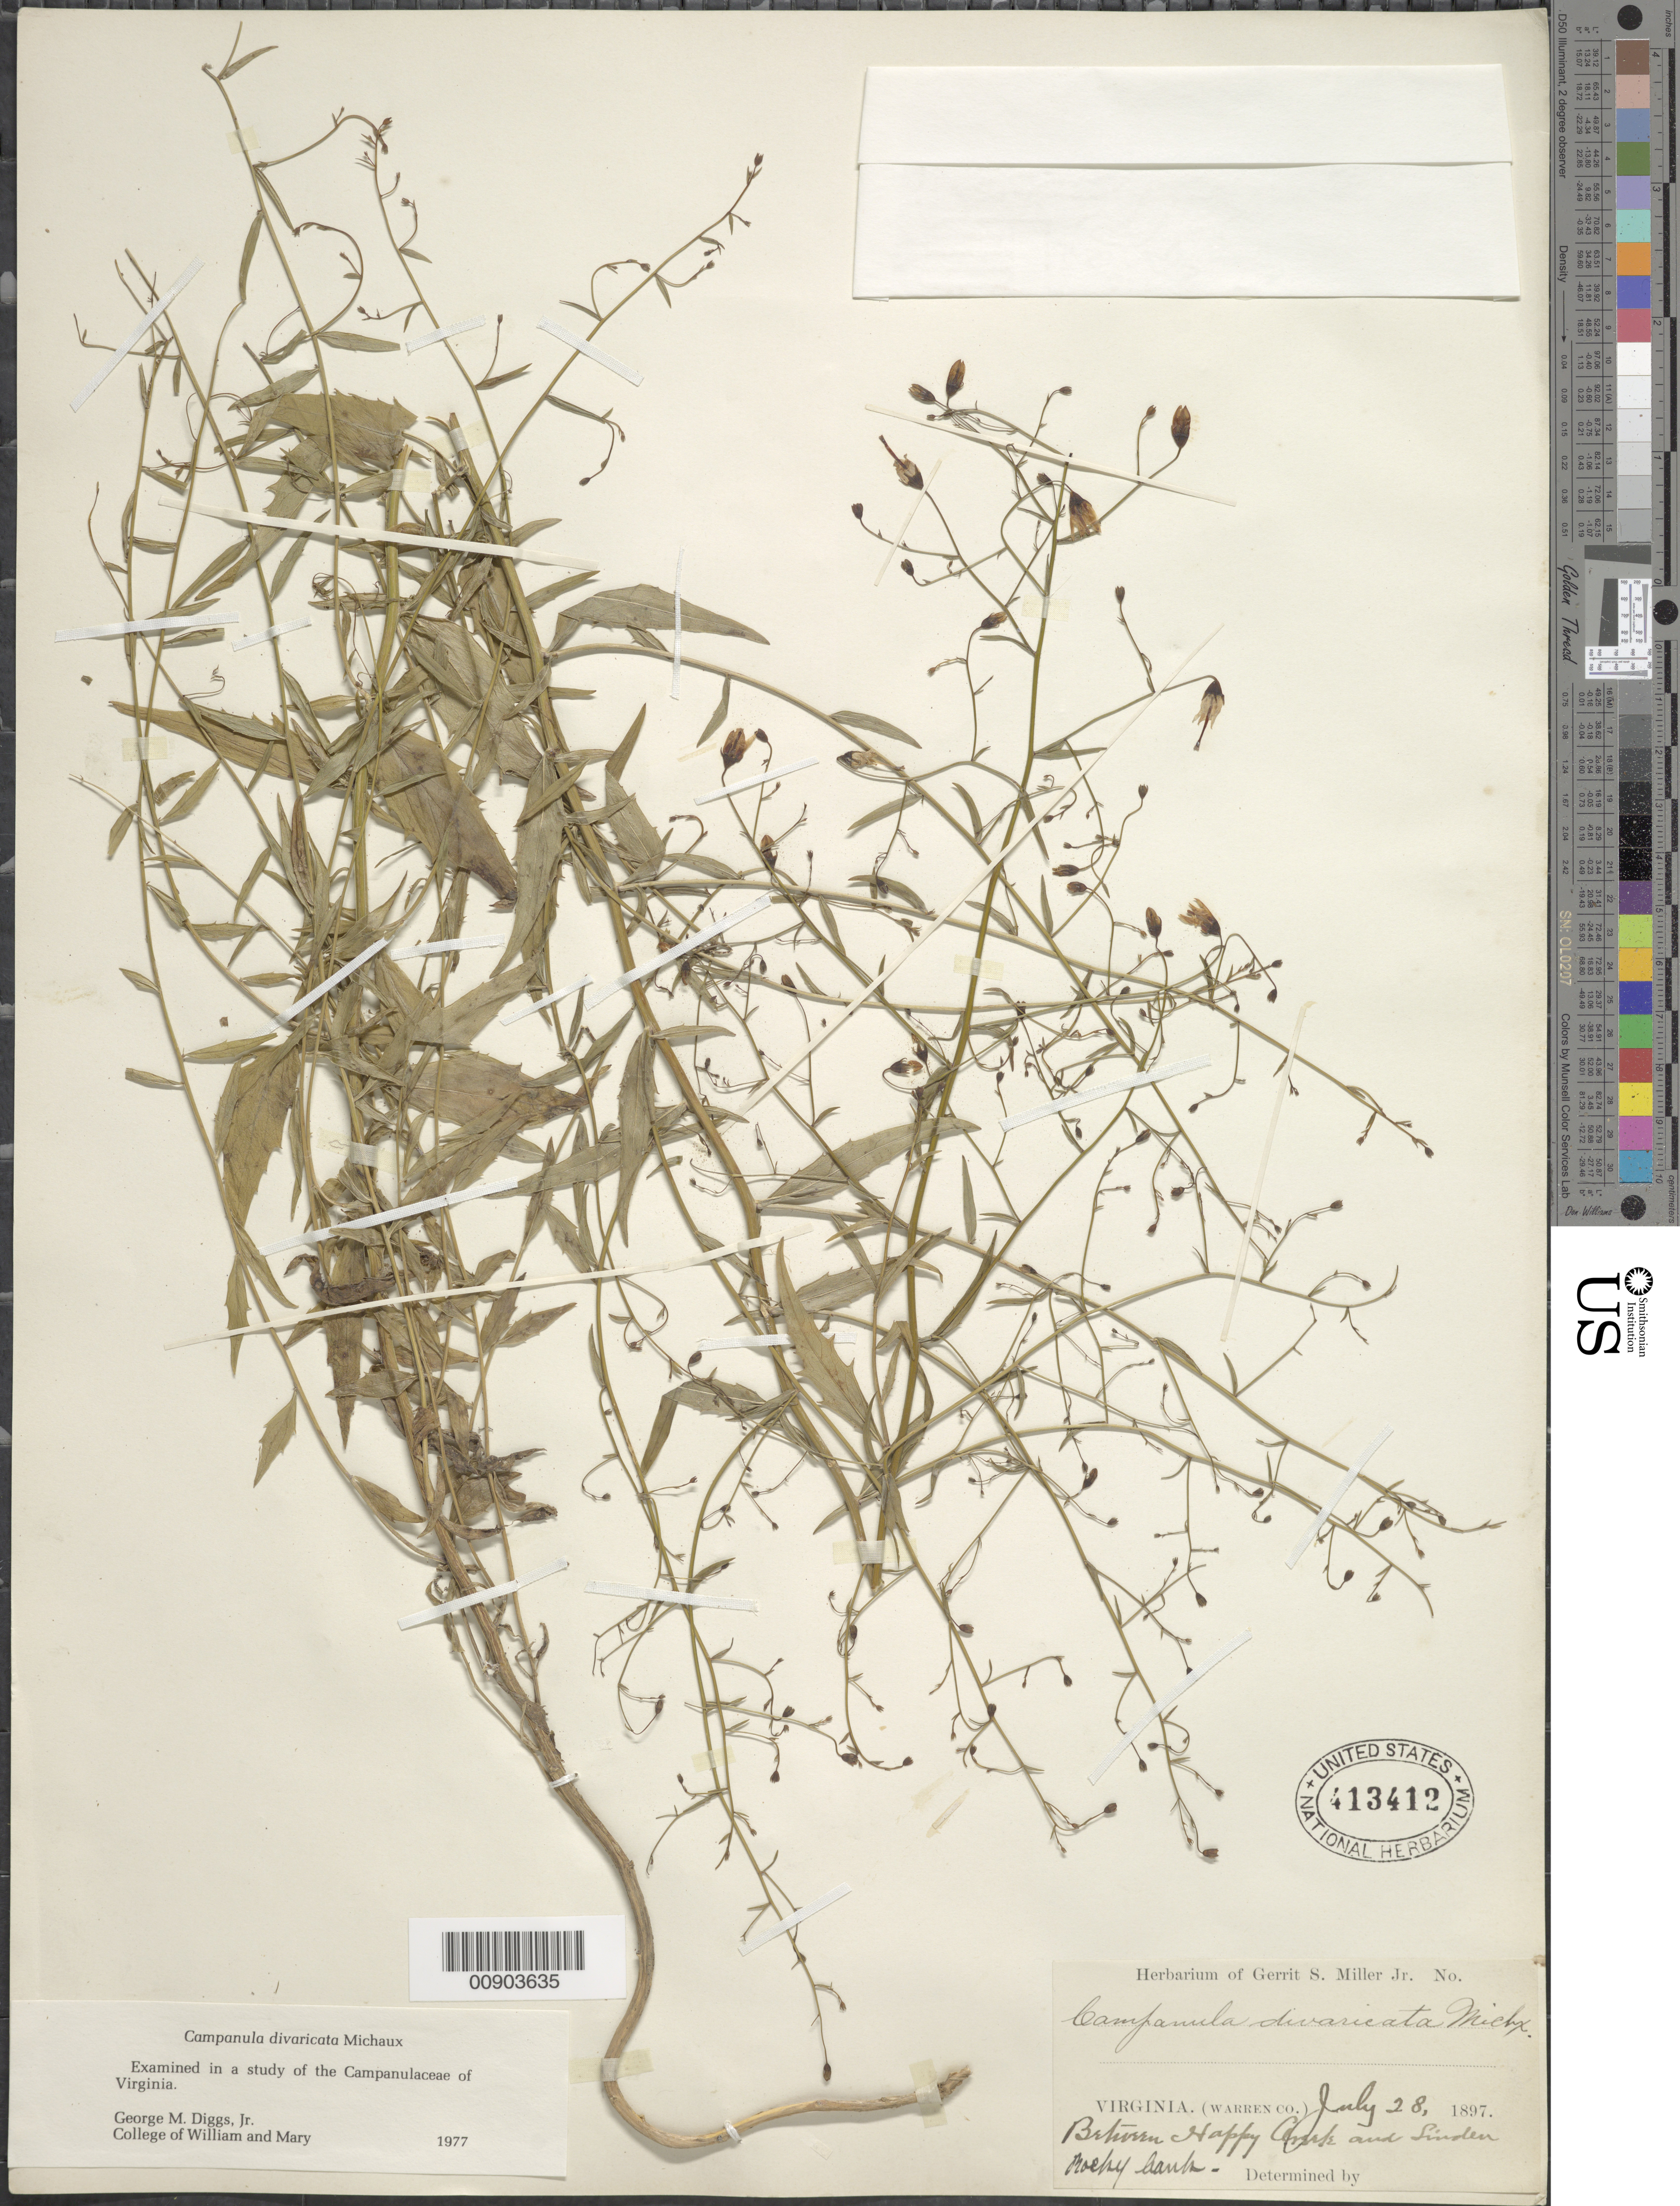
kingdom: Plantae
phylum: Tracheophyta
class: Magnoliopsida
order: Asterales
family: Campanulaceae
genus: Campanula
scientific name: Campanula divaricata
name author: Michx.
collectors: G. S. Miller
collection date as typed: July 28, 1897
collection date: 1897-07-28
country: United States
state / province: Virginia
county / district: Warren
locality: Between Happy Creek and Linden.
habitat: Rocky bank.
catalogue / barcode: US 413412